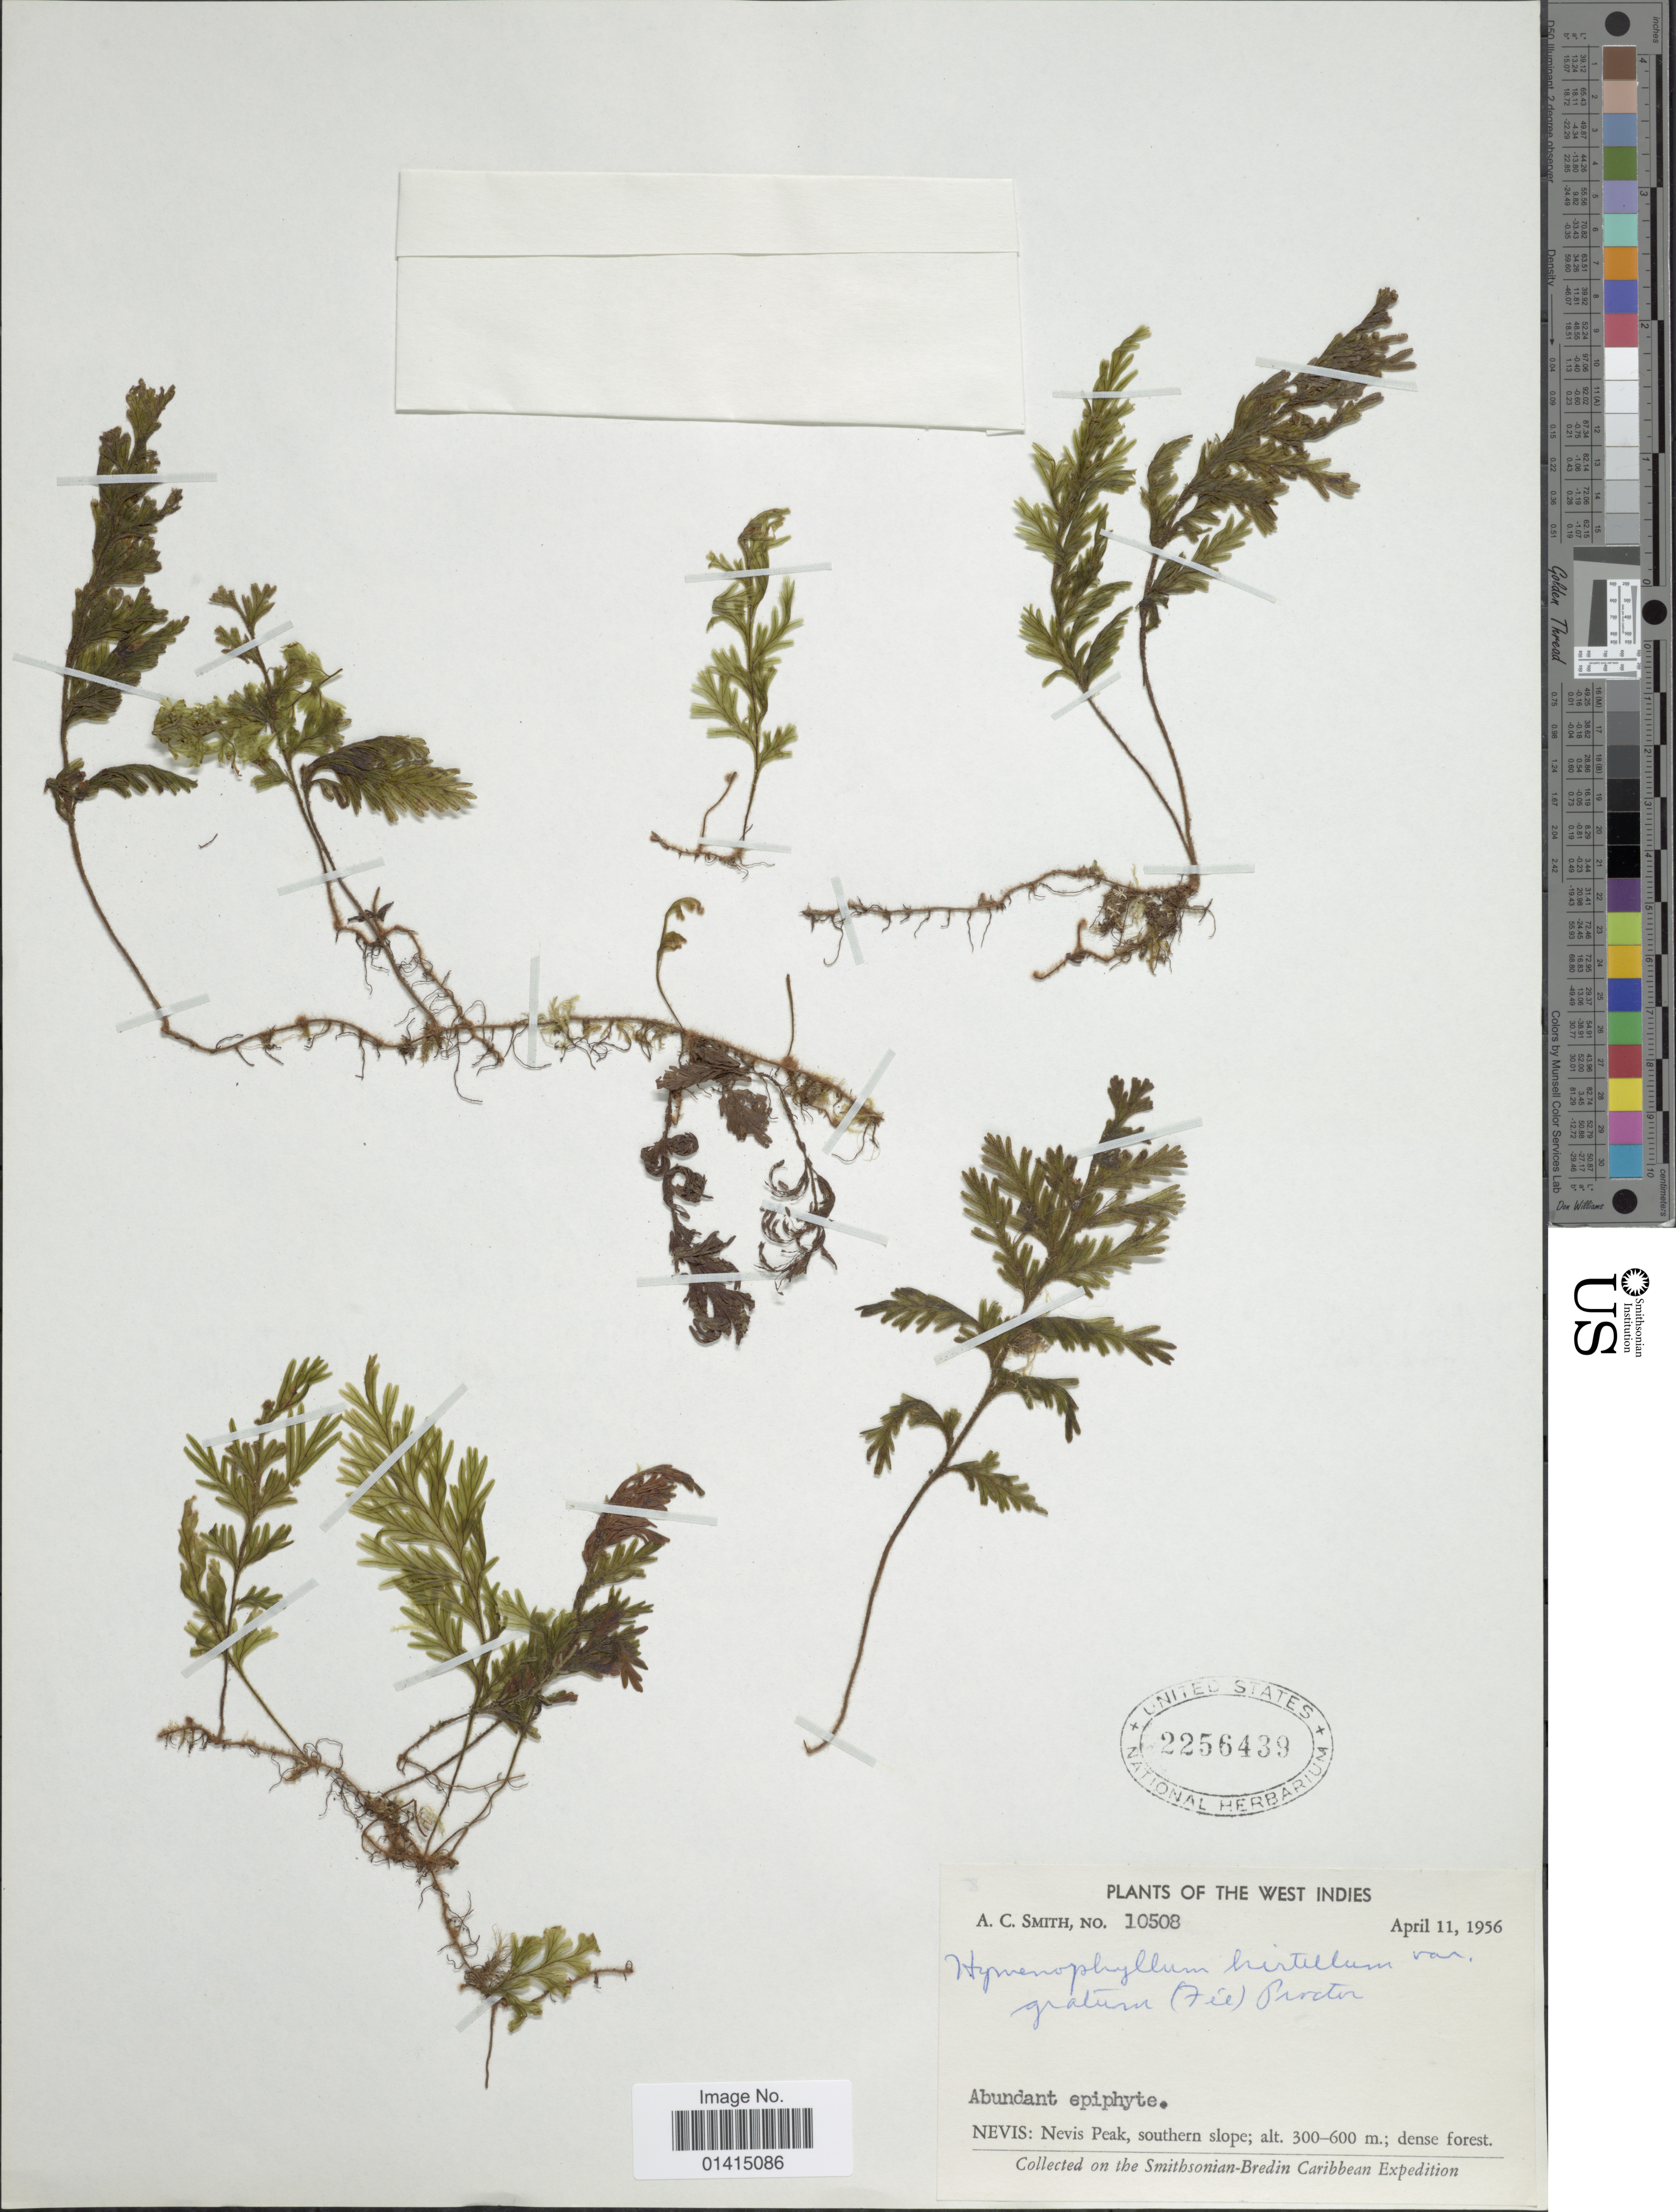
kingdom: Plantae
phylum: Tracheophyta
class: Polypodiopsida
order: Hymenophyllales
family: Hymenophyllaceae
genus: Hymenophyllum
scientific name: Hymenophyllum hirtellum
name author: Sw. in Schrad.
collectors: A. C. Smith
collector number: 10508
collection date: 1956-04-11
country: St. Christopher-Nevis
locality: Nevis: Nevis Peak, southern slope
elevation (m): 300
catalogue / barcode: US 2256439